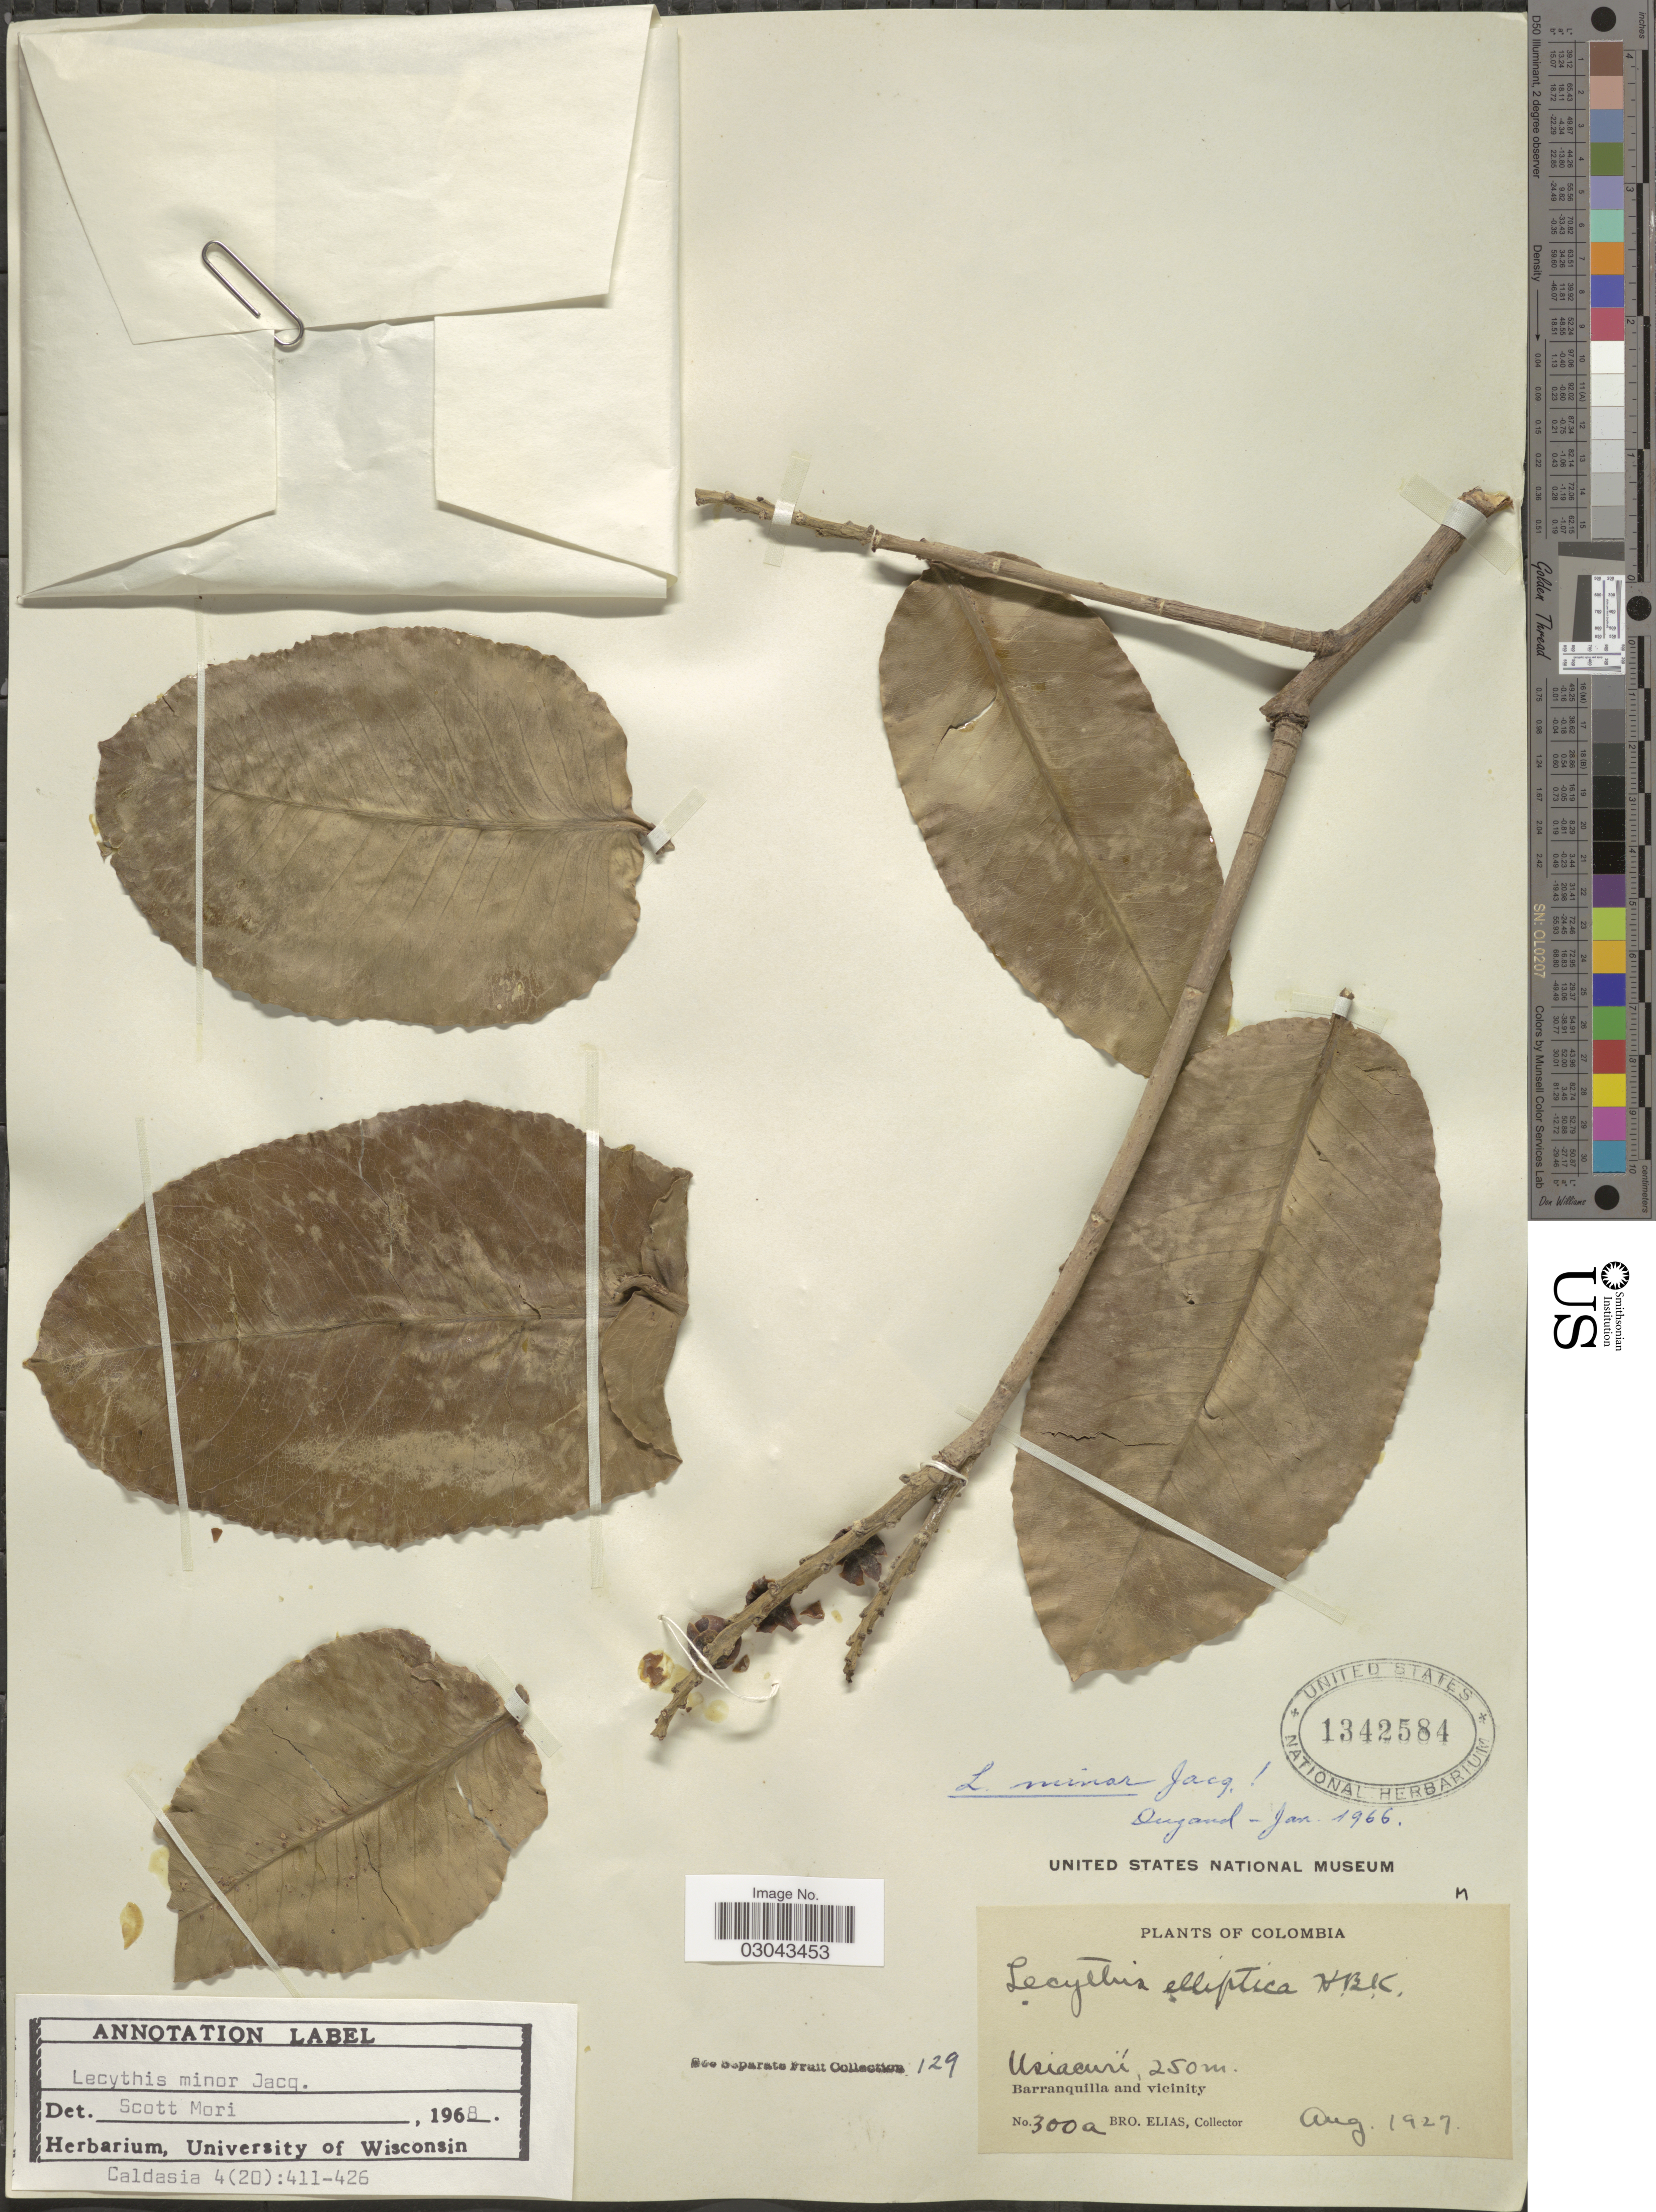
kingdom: Plantae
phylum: Tracheophyta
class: Magnoliopsida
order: Ericales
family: Lecythidaceae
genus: Lecythis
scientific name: Lecythis minor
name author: Jacq.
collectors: Bro. Elias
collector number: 300a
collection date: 1927-08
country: Colombia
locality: Usiacurí, Barranquilla and vicinity.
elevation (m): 250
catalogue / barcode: US 1342584